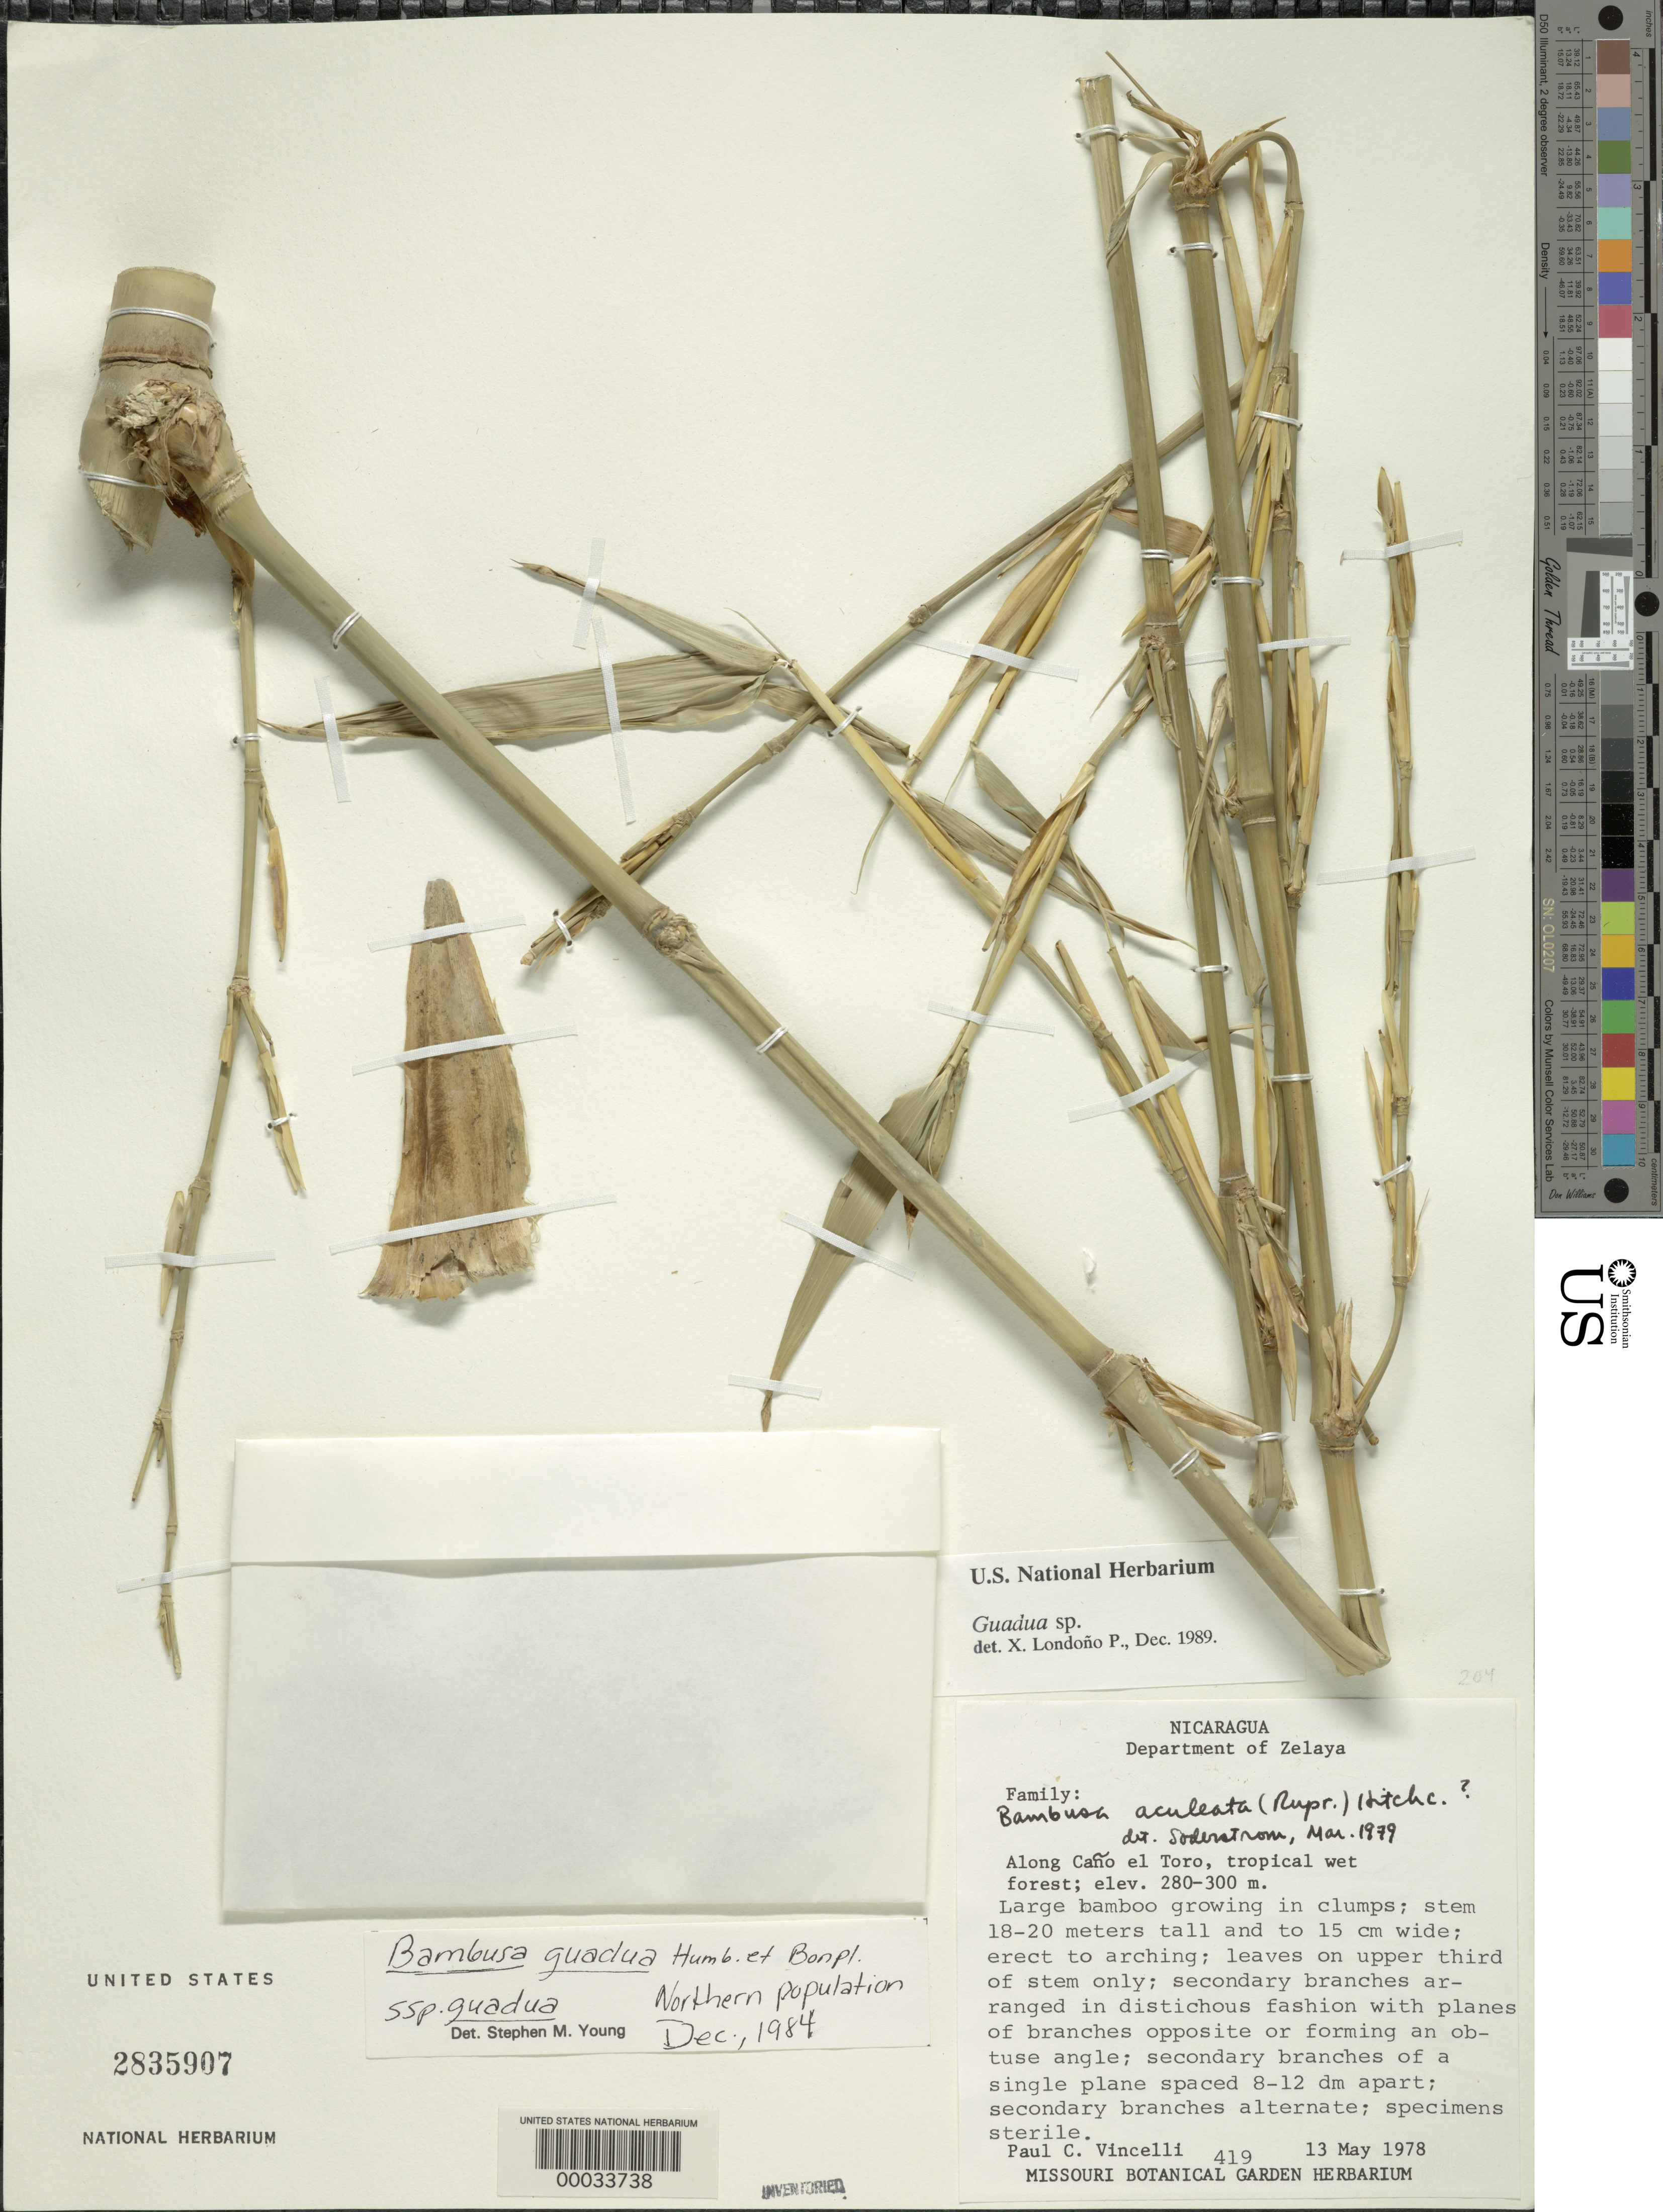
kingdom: Plantae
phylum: Tracheophyta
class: Liliopsida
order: Poales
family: Poaceae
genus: Guadua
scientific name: Guadua sp.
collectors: P. Vincelli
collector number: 419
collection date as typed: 13 May 1978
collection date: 1978-05-13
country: Nicaragua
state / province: Atlántico Norte / Atlántico Sur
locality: Cano el toro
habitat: Tropical wet forest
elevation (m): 280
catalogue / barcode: US 2835907